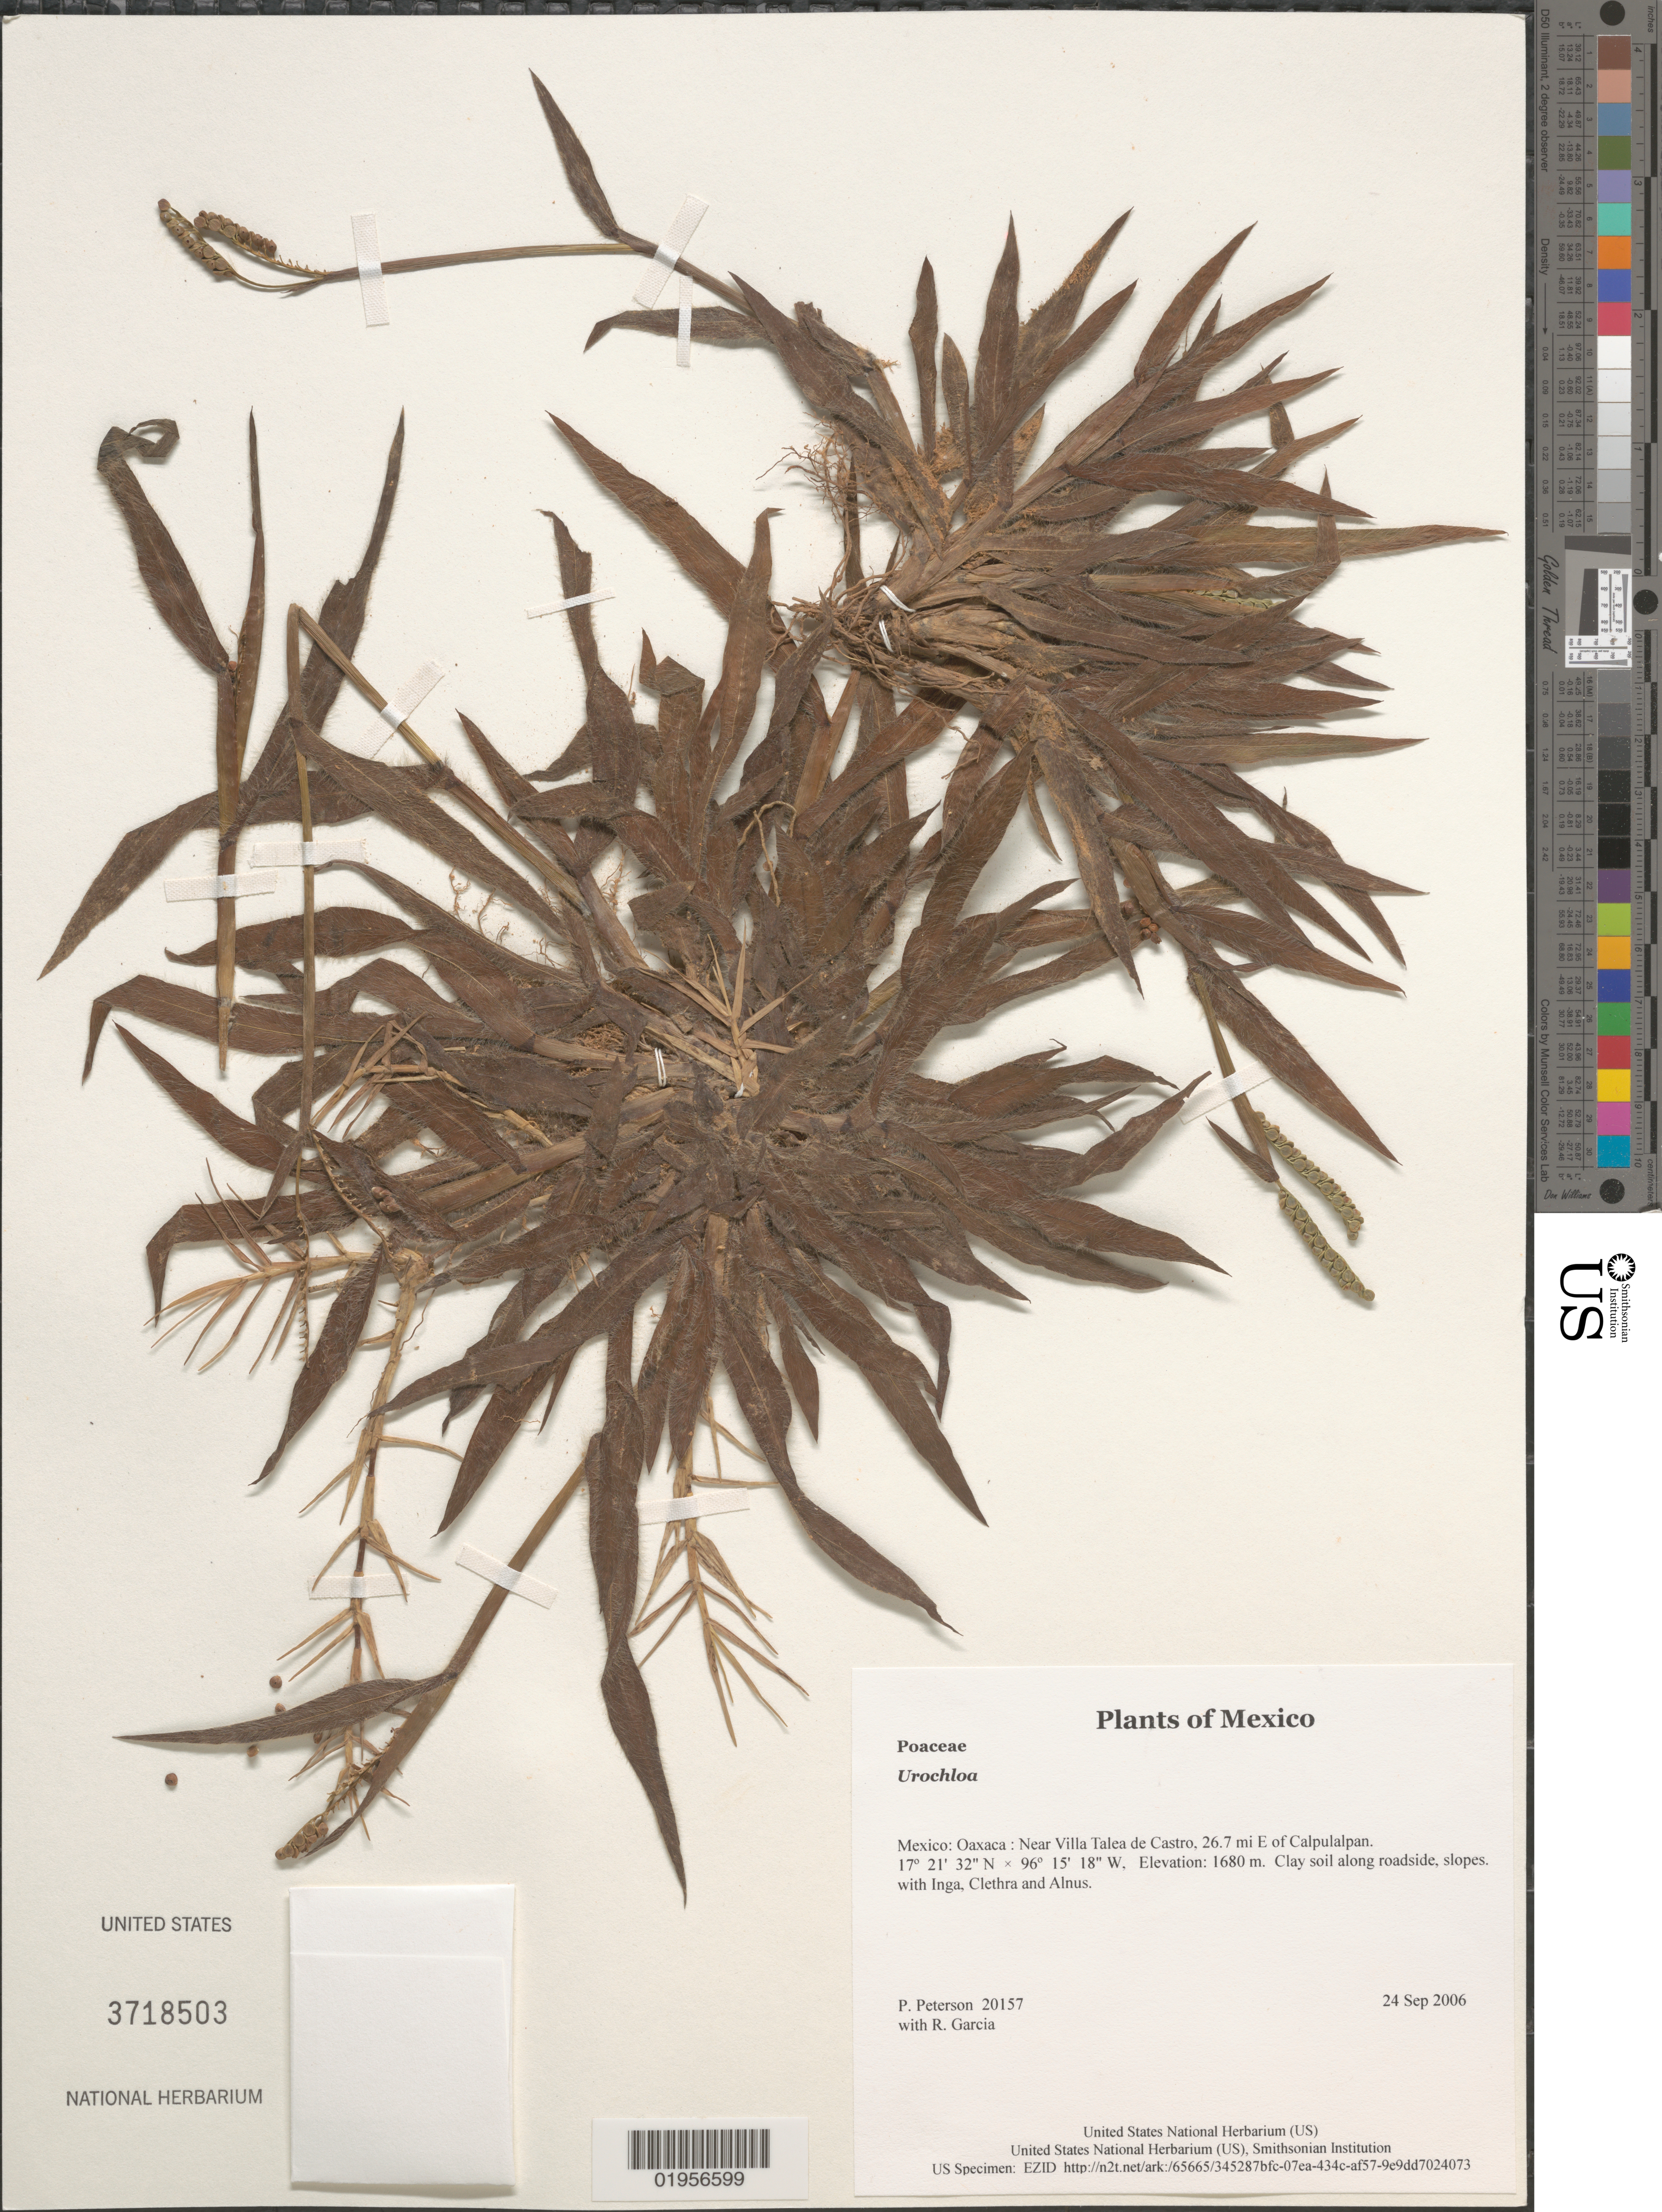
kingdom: Plantae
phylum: Tracheophyta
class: Liliopsida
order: Poales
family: Poaceae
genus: Urochloa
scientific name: Urochloa sp.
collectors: P. M. Peterson & R. Garcia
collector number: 20157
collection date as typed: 24 Sep 2006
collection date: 2006-09-24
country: Mexico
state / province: Oaxaca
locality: Near Villa Talea de Castro, 26.7 mi E of Calpulalpan.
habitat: Clay soil along roadside, slopes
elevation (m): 1680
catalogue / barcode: US 3718503